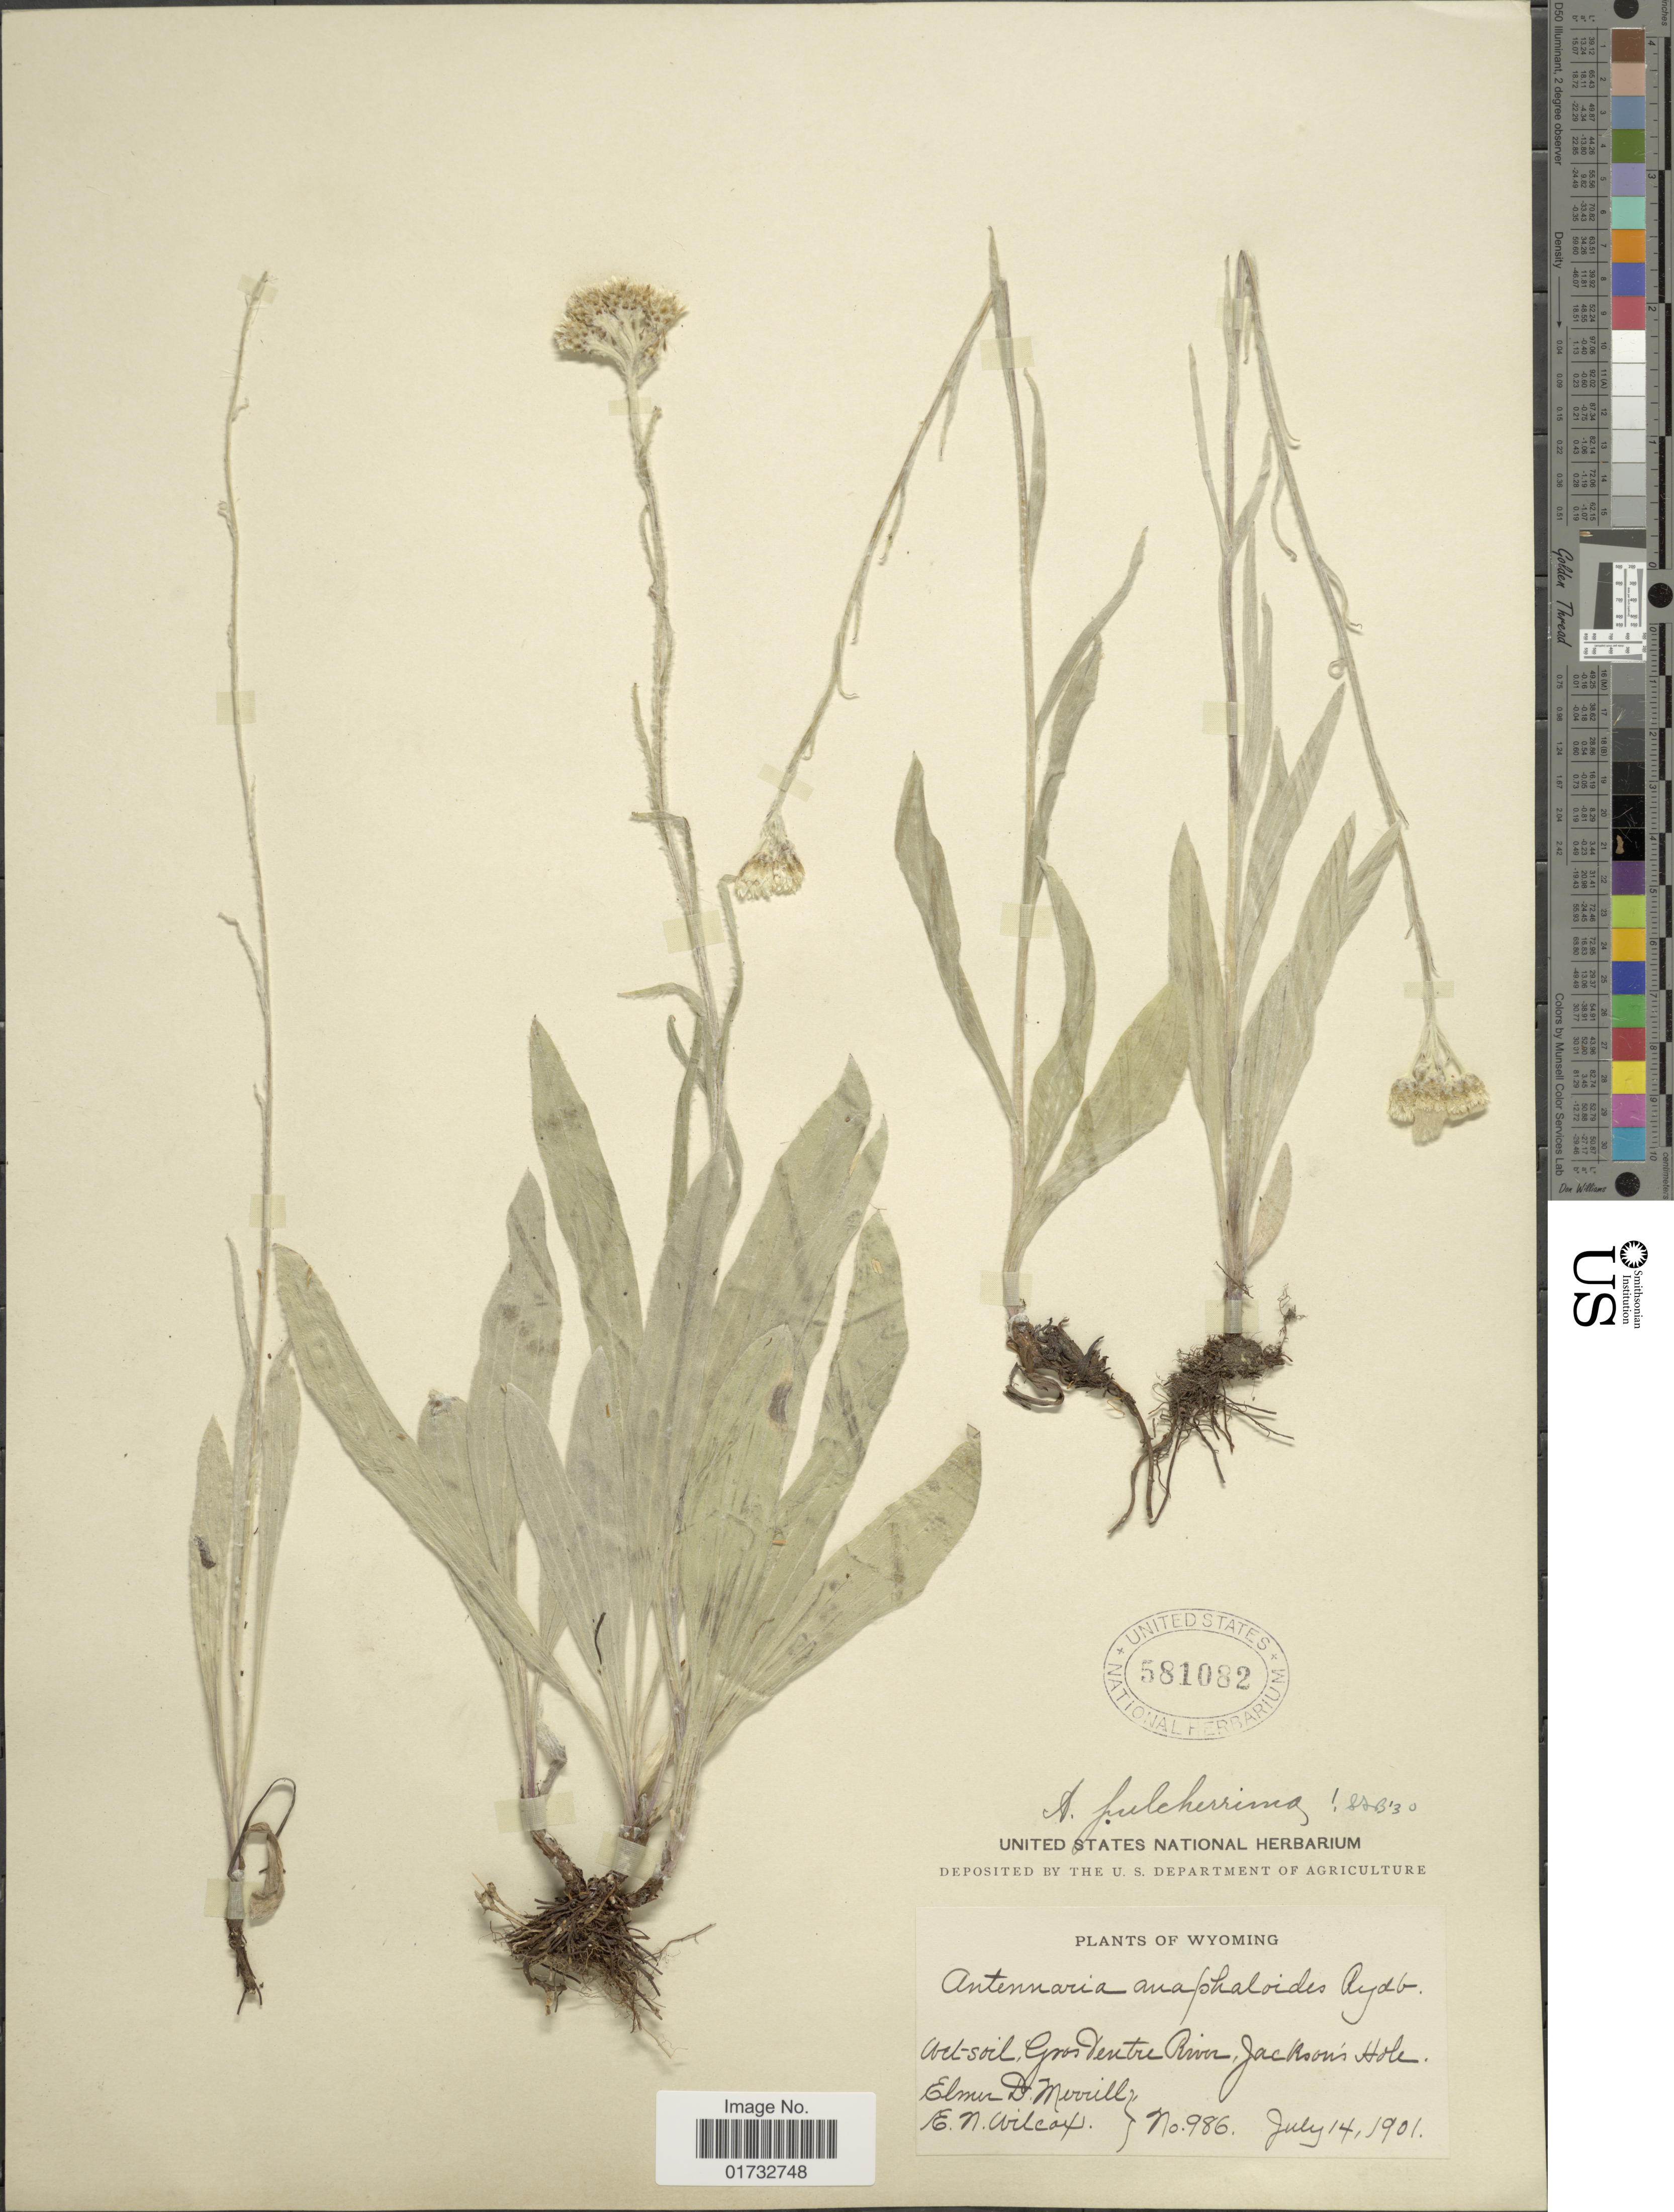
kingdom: Plantae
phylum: Tracheophyta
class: Magnoliopsida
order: Asterales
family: Asteraceae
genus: Antennaria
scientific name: Antennaria pulcherrima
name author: (Hook.) Greene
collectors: E. D. Merrill & E. Wilcox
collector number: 986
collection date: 1901-07-14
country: United States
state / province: Wyoming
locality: Gros Ventre River, Jackson's Hole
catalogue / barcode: US 581082